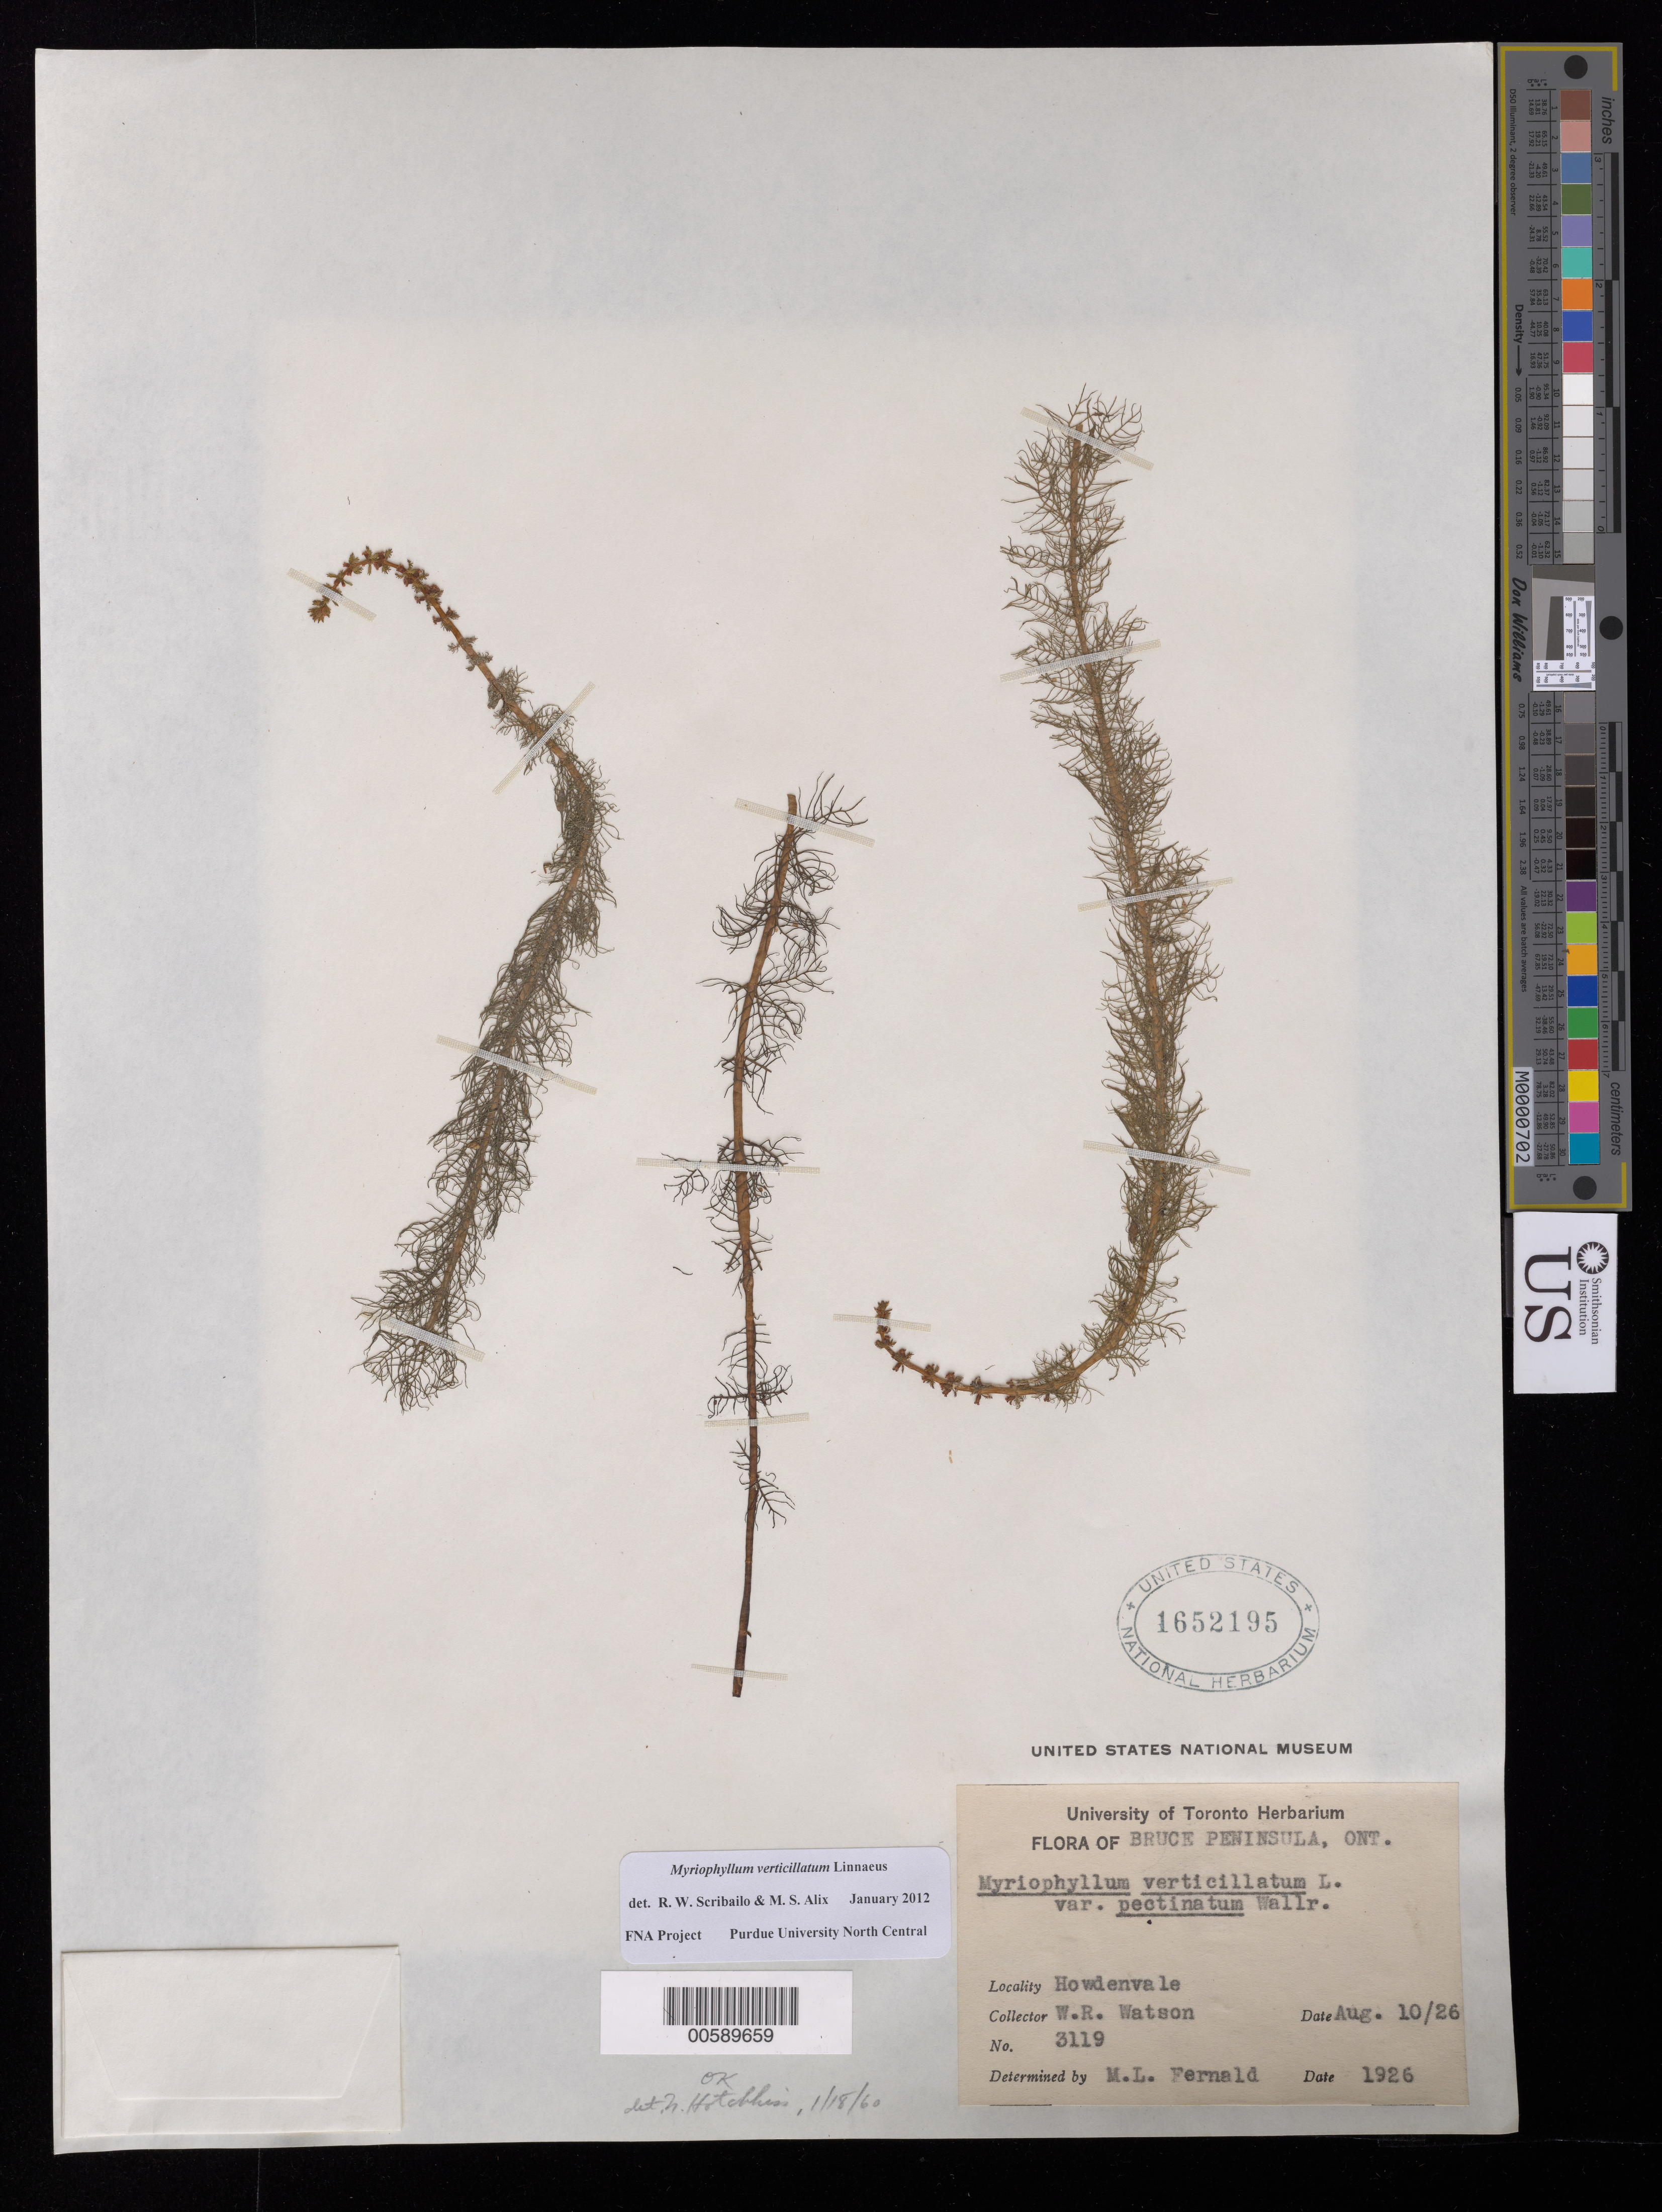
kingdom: Plantae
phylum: Tracheophyta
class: Magnoliopsida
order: Saxifragales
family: Haloragaceae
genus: Myriophyllum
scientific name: Myriophyllum verticillatum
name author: L.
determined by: Scribailo, R. W.; Alix, M. S.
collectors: W. R. Watson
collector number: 3119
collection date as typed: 10 Aug 1926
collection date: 1926-08-10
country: Canada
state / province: Ontario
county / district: Bruce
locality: Howdenvale; Bruce Peninsula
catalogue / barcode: US 1652195